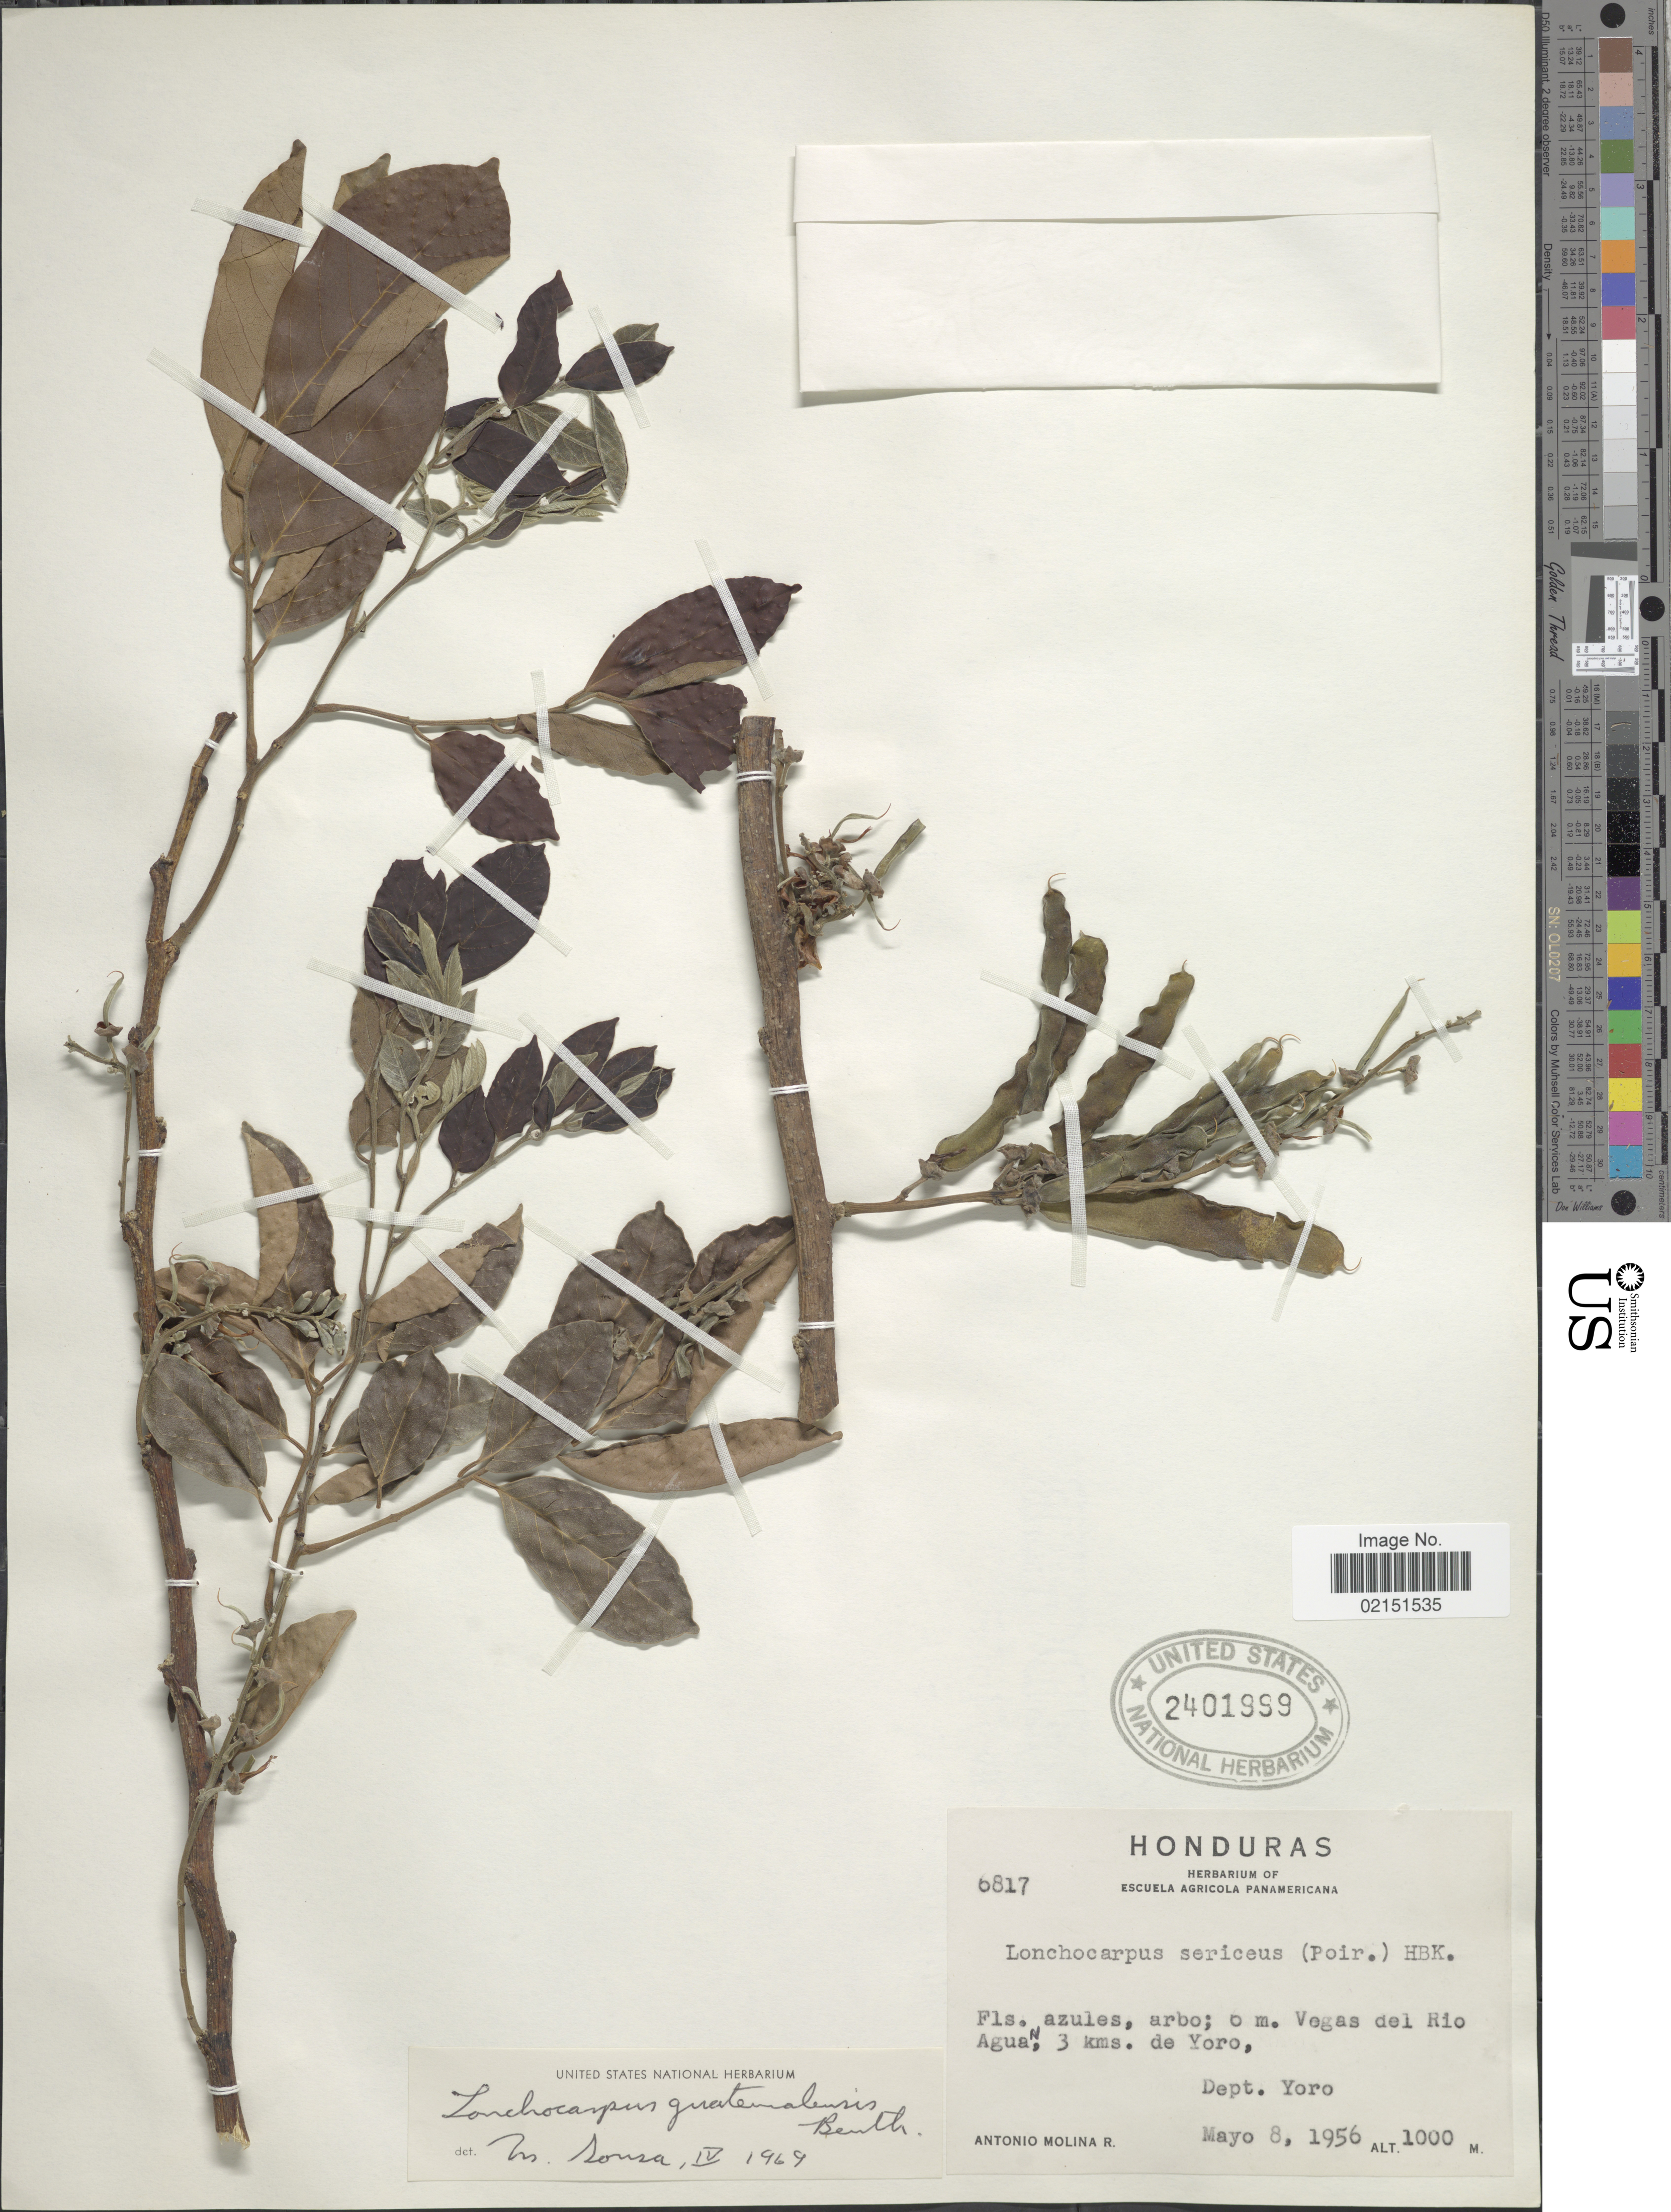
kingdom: Plantae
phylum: Tracheophyta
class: Magnoliopsida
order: Fabales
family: Fabaceae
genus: Lonchocarpus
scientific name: Lonchocarpus guatemalensis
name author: Benth.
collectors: A. Molina R.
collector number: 6817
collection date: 1956-05-08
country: Honduras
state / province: Yoro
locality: Vegas del Rio Agua, 3 kms. de Yoro, Dept. Yoro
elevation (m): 1000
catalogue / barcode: US 2401999